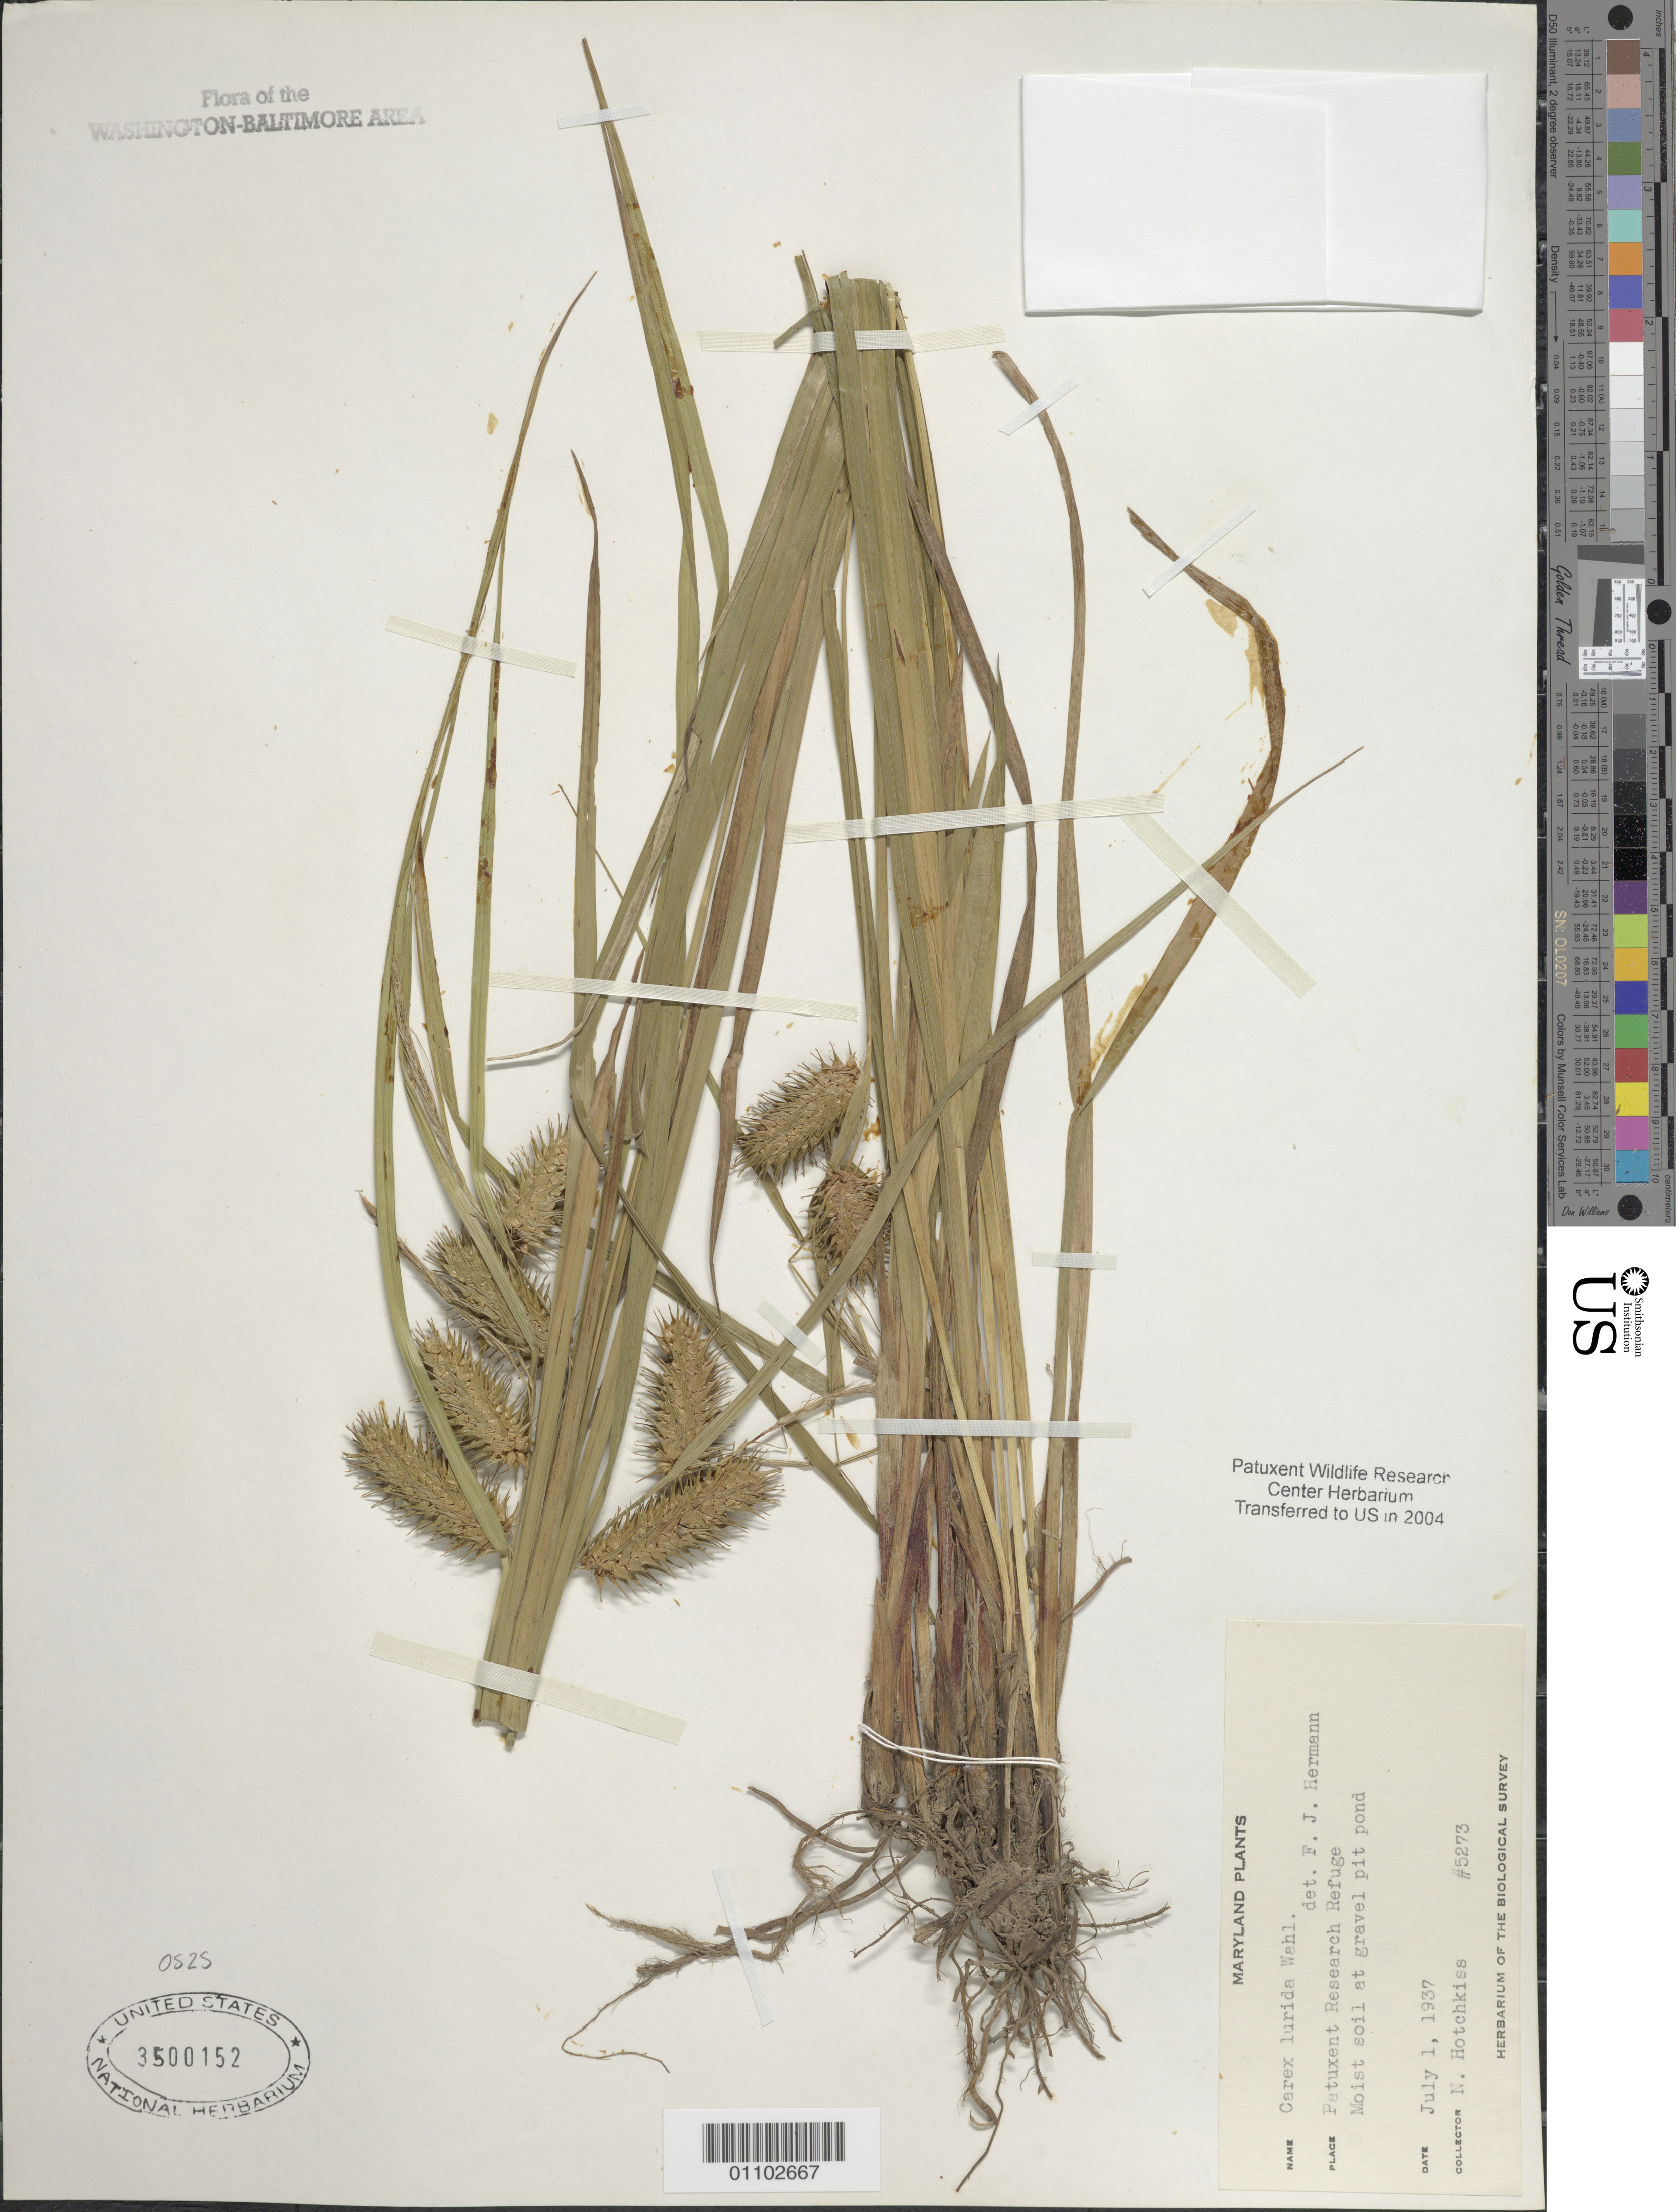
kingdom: Plantae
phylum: Tracheophyta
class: Liliopsida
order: Poales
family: Cyperaceae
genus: Carex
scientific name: Carex lurida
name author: Wahlenb.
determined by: Hermann, F. J.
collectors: N. Hotchkiss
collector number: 5273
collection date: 1937-07-07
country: United States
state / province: Maryland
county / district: Prince George's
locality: Patuxent Research Refuge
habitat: Moist soil at gravel pit pond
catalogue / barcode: US 3500152